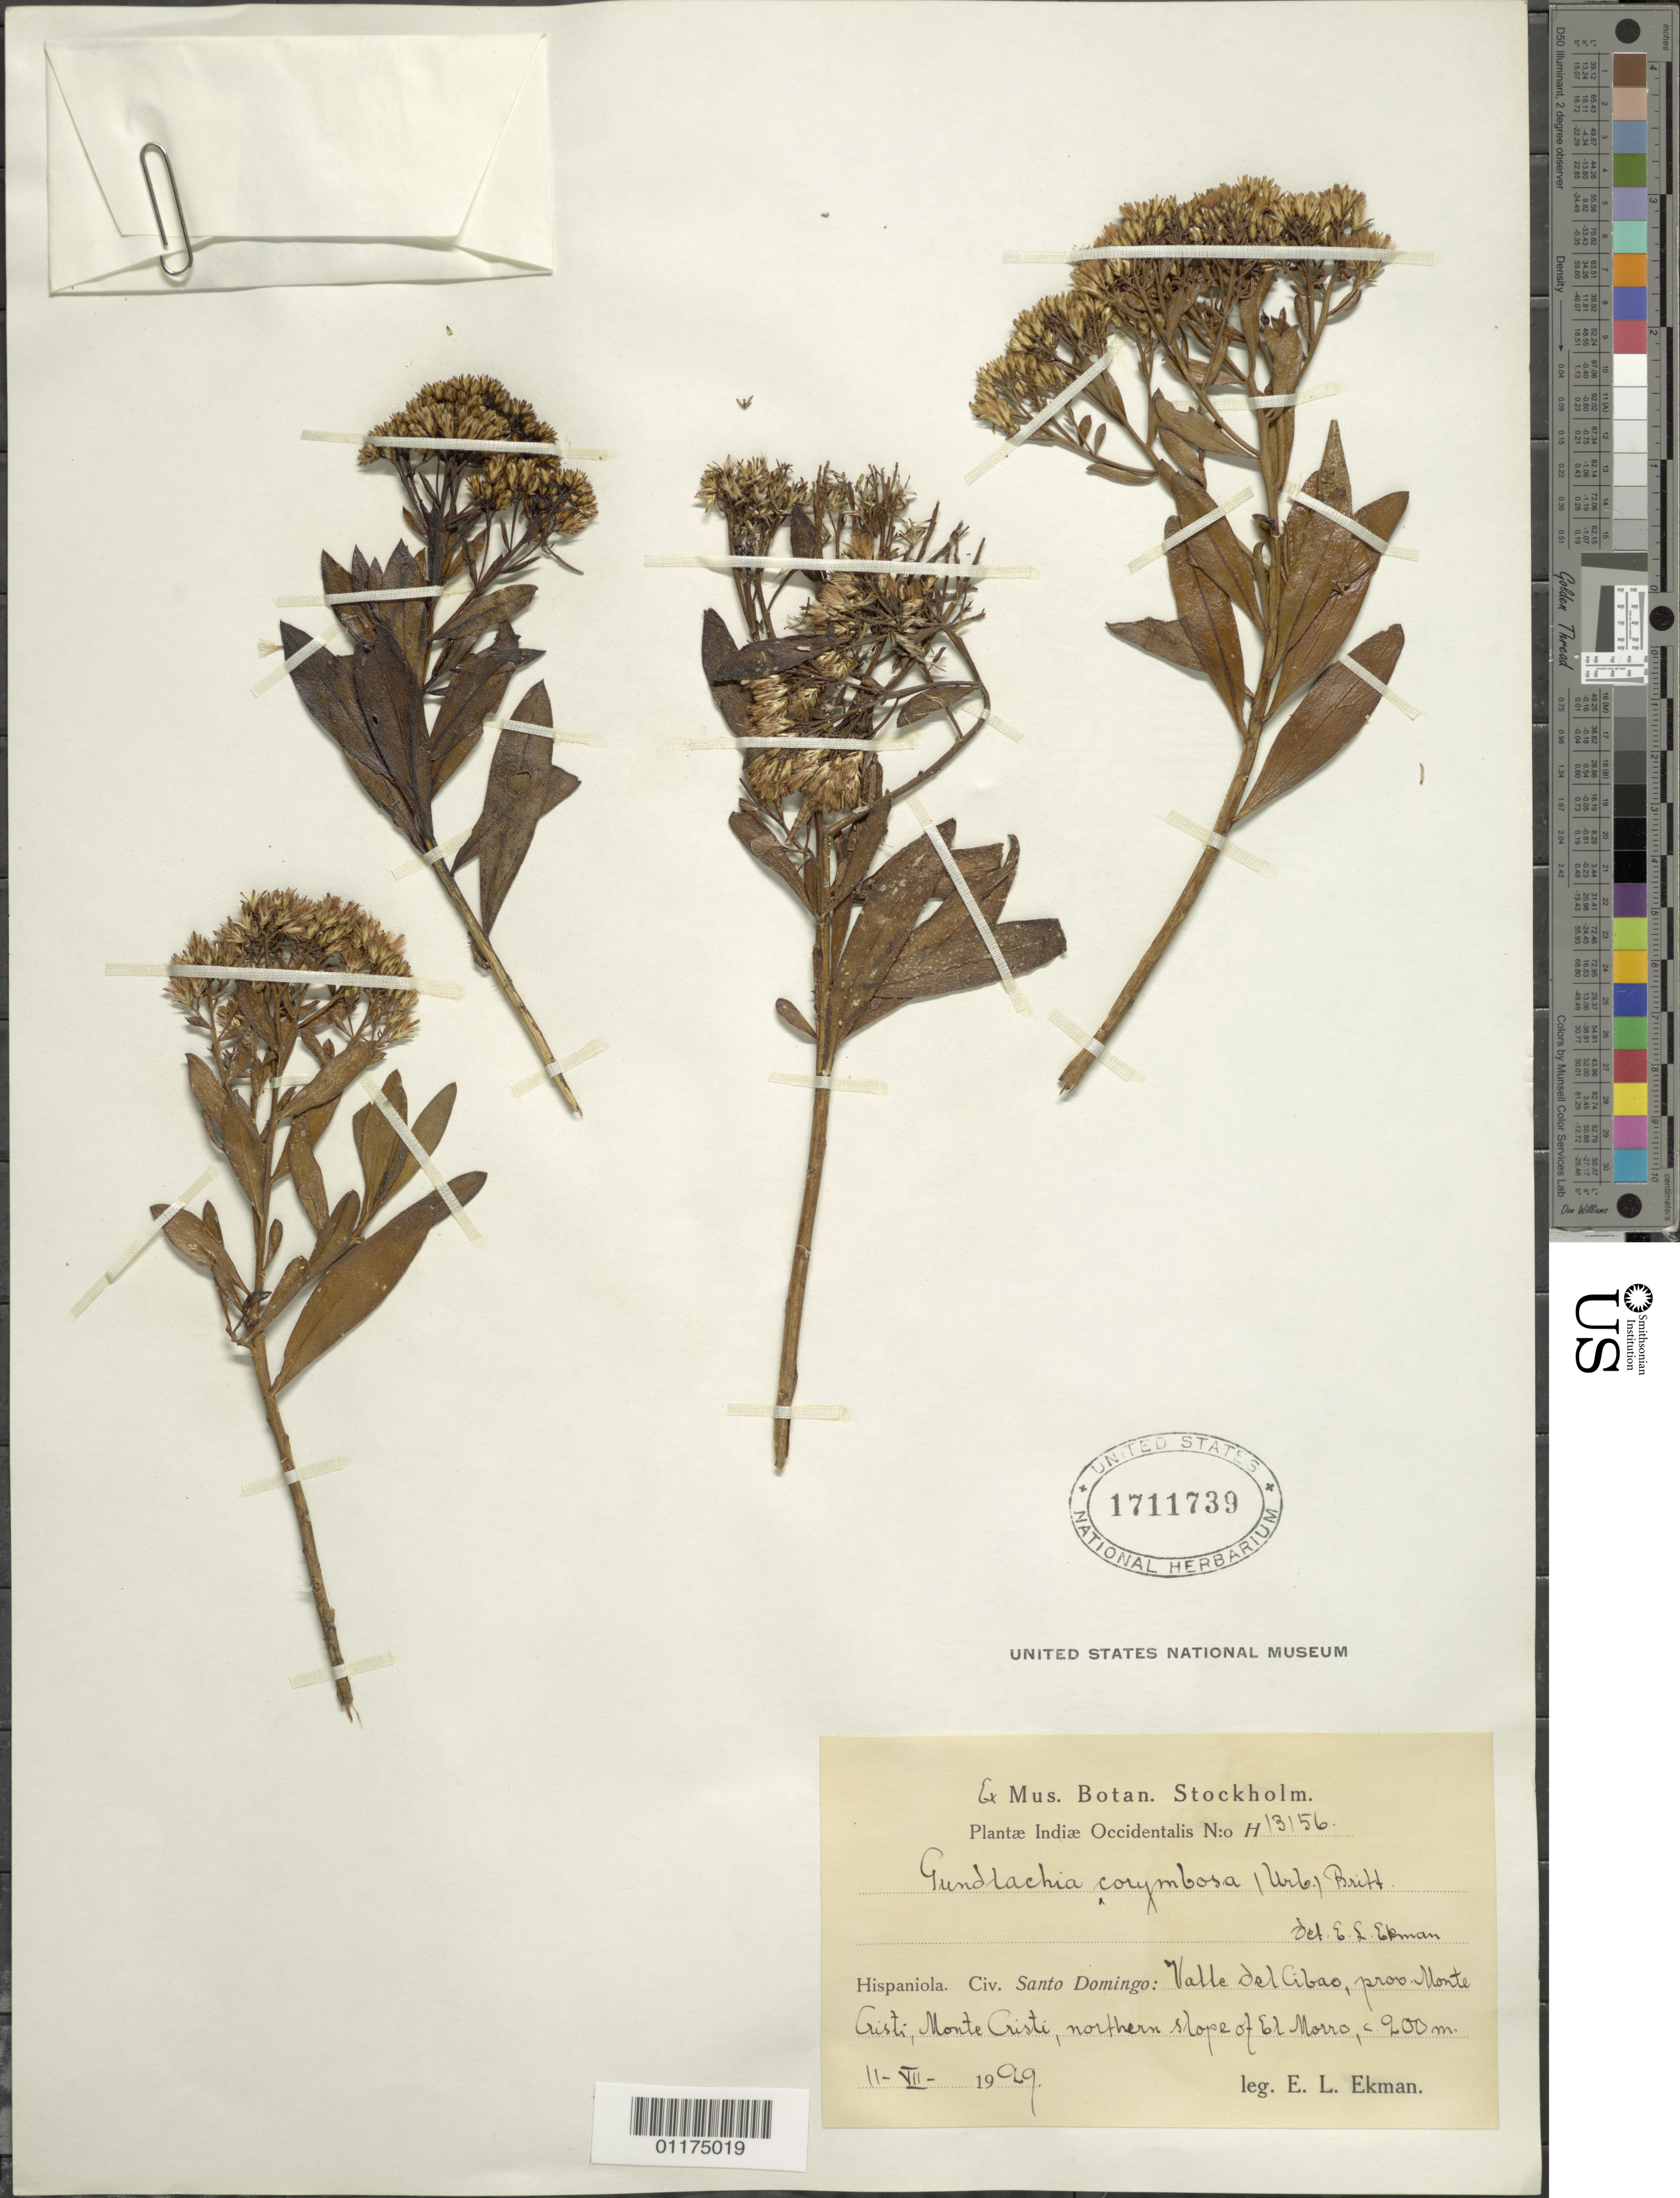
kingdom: Plantae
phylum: Tracheophyta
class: Magnoliopsida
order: Asterales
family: Asteraceae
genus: Gundlachia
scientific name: Gundlachia corymbosa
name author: (Urb.) Britton ex Bold.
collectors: E. L. Ekman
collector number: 13156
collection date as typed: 11 Jul 1929 or 07 Nov 1929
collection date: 1929-07-11 or 1929-11-07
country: Dominican Republic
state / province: Santo Domingo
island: Hispaniola I.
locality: Valle del Cibao, prov. Monte Cristi, Monte Cristi, northern slope of El Morro,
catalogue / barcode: US 1711739